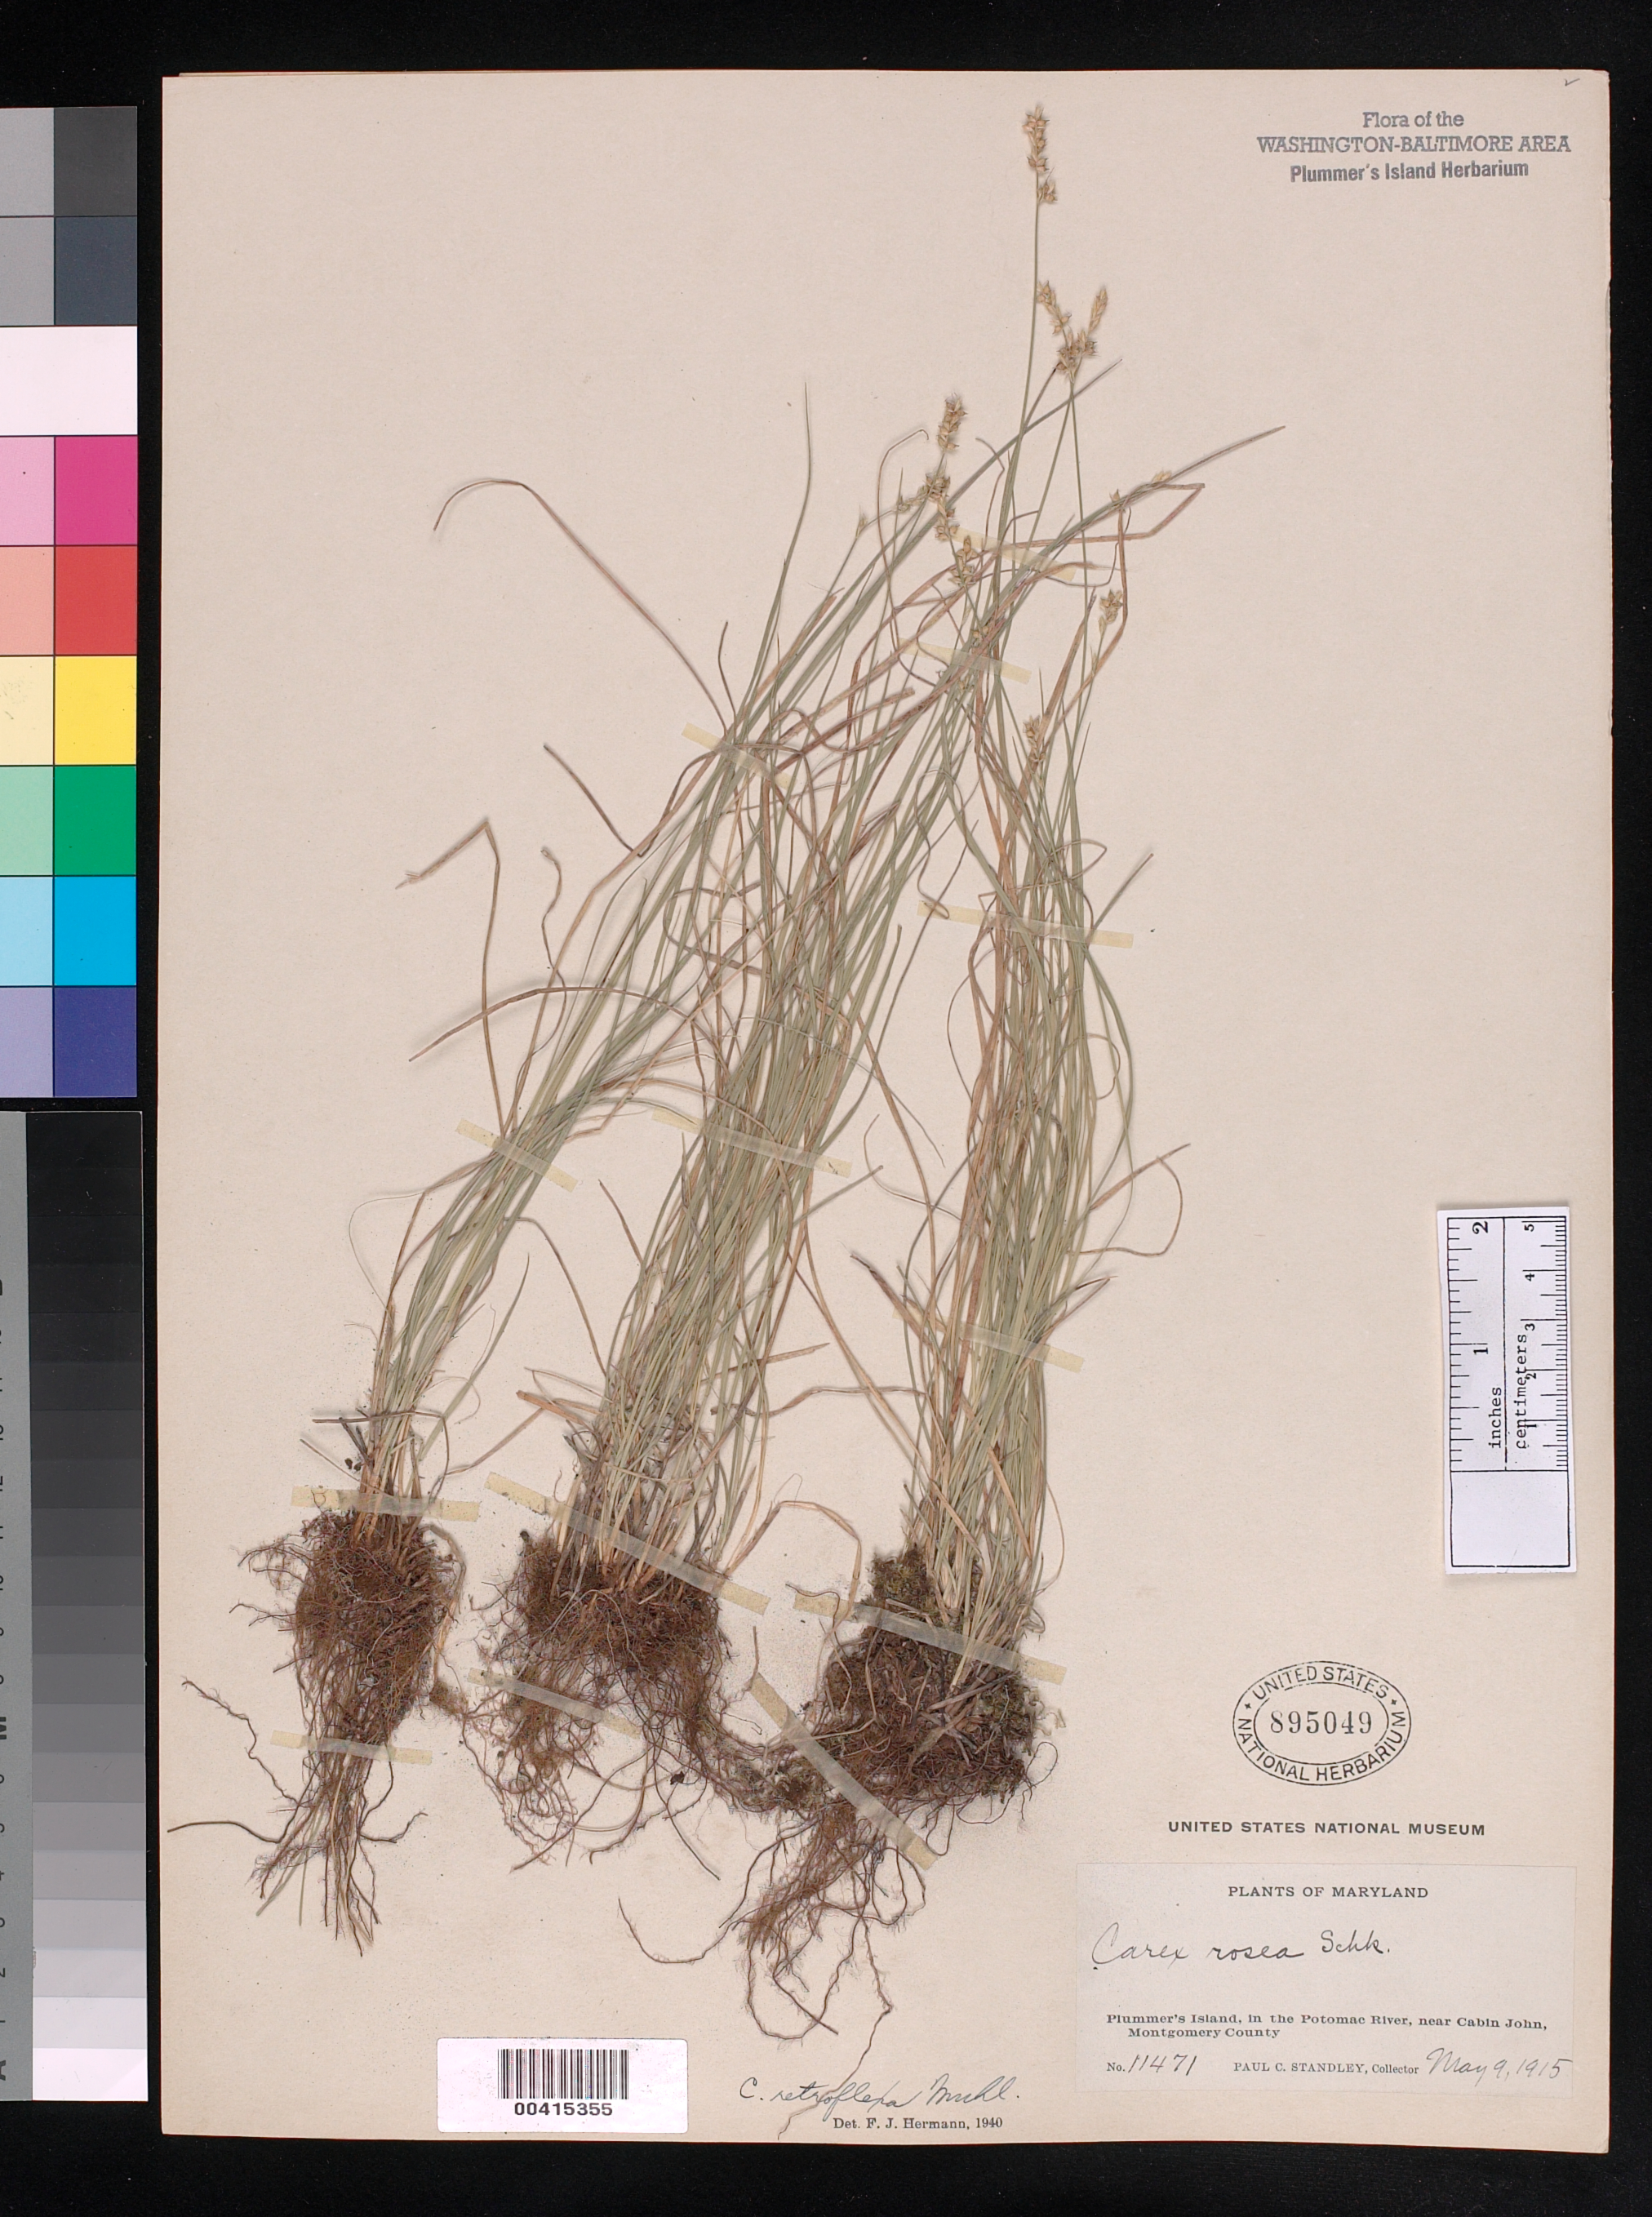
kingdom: Plantae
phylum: Tracheophyta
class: Liliopsida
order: Poales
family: Cyperaceae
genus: Carex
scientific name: Carex retroflexa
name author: Muhl. ex Willd.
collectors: P. C. Standley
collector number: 11471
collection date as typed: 09 May 1915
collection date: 1915-05-09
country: United States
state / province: Maryland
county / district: Montgomery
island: Plummers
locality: Plummer's Island Plummers Island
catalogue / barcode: US 895049